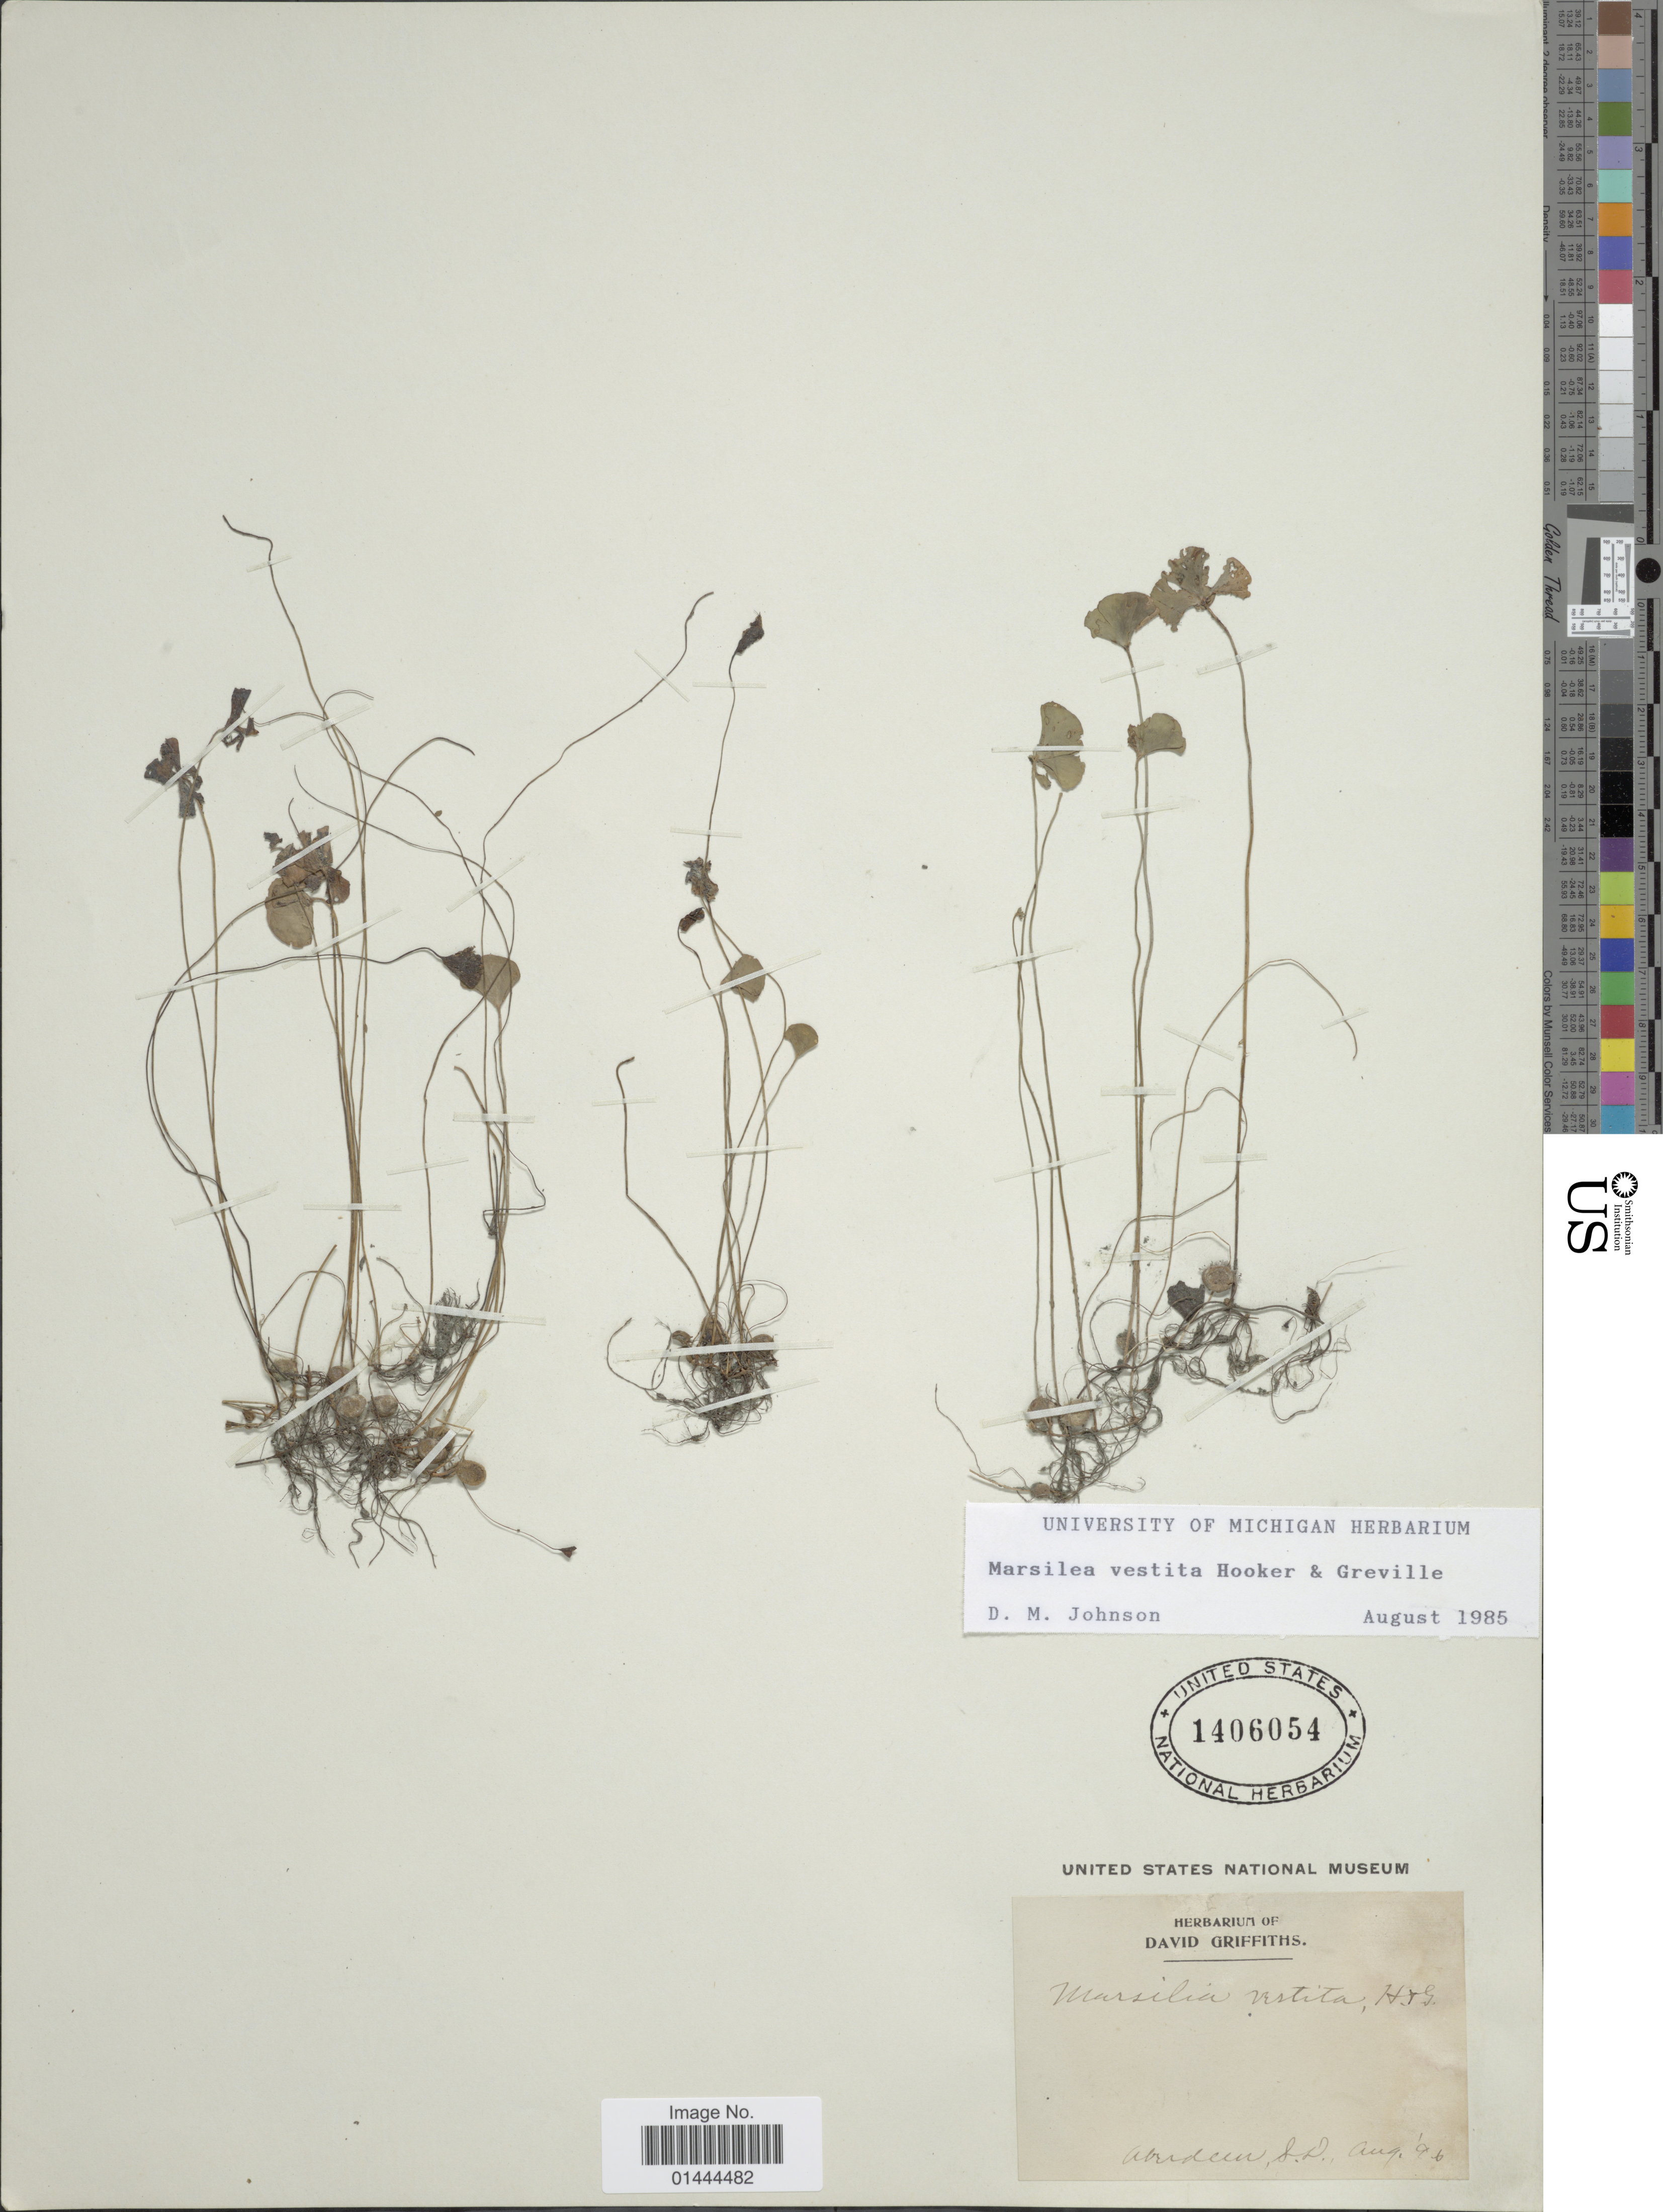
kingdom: Plantae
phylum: Tracheophyta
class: Polypodiopsida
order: Salviniales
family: Marsileaceae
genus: Marsilea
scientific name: Marsilea vestita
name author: Hook. & Grev.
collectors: ex herb. David Griffiths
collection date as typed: Transcribed d/m/y: /8/96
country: United States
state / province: South Dakota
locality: Aberdeen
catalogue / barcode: US 1406054